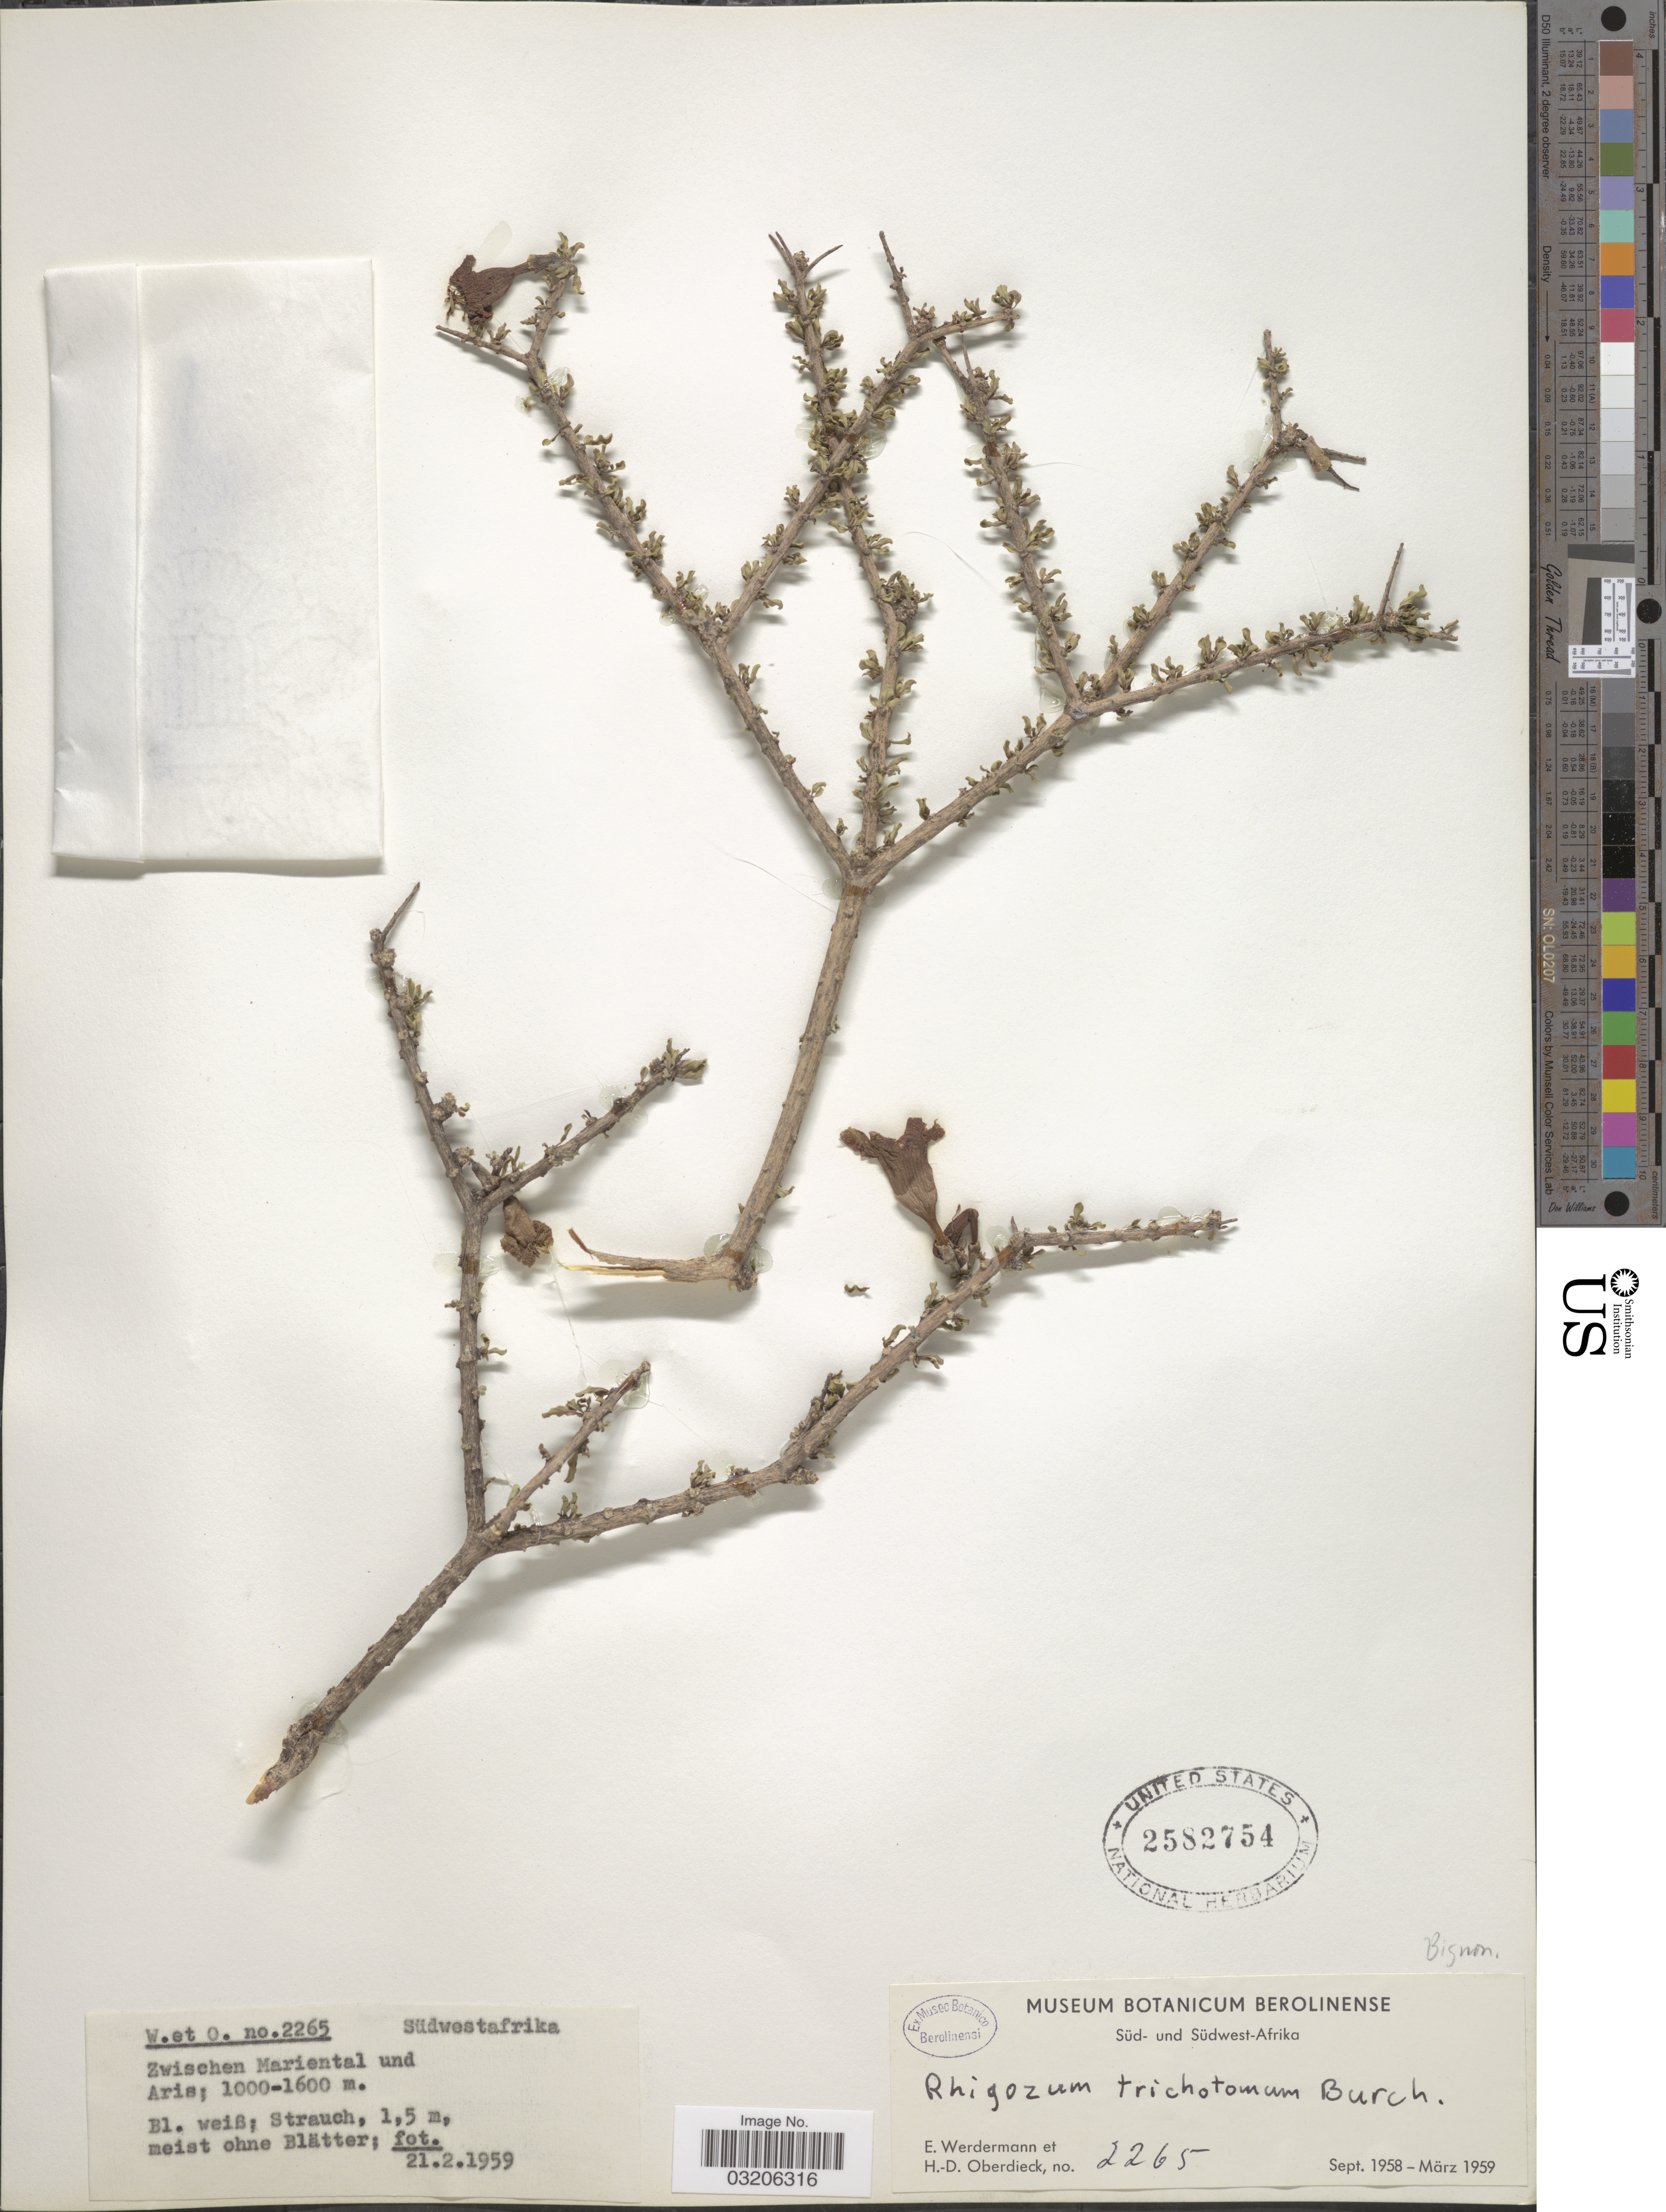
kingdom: Plantae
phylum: Tracheophyta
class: Magnoliopsida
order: Lamiales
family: Bignoniaceae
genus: Rhigozum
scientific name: Rhigozum trichotomum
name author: Burch.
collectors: E. Werdermann & H. Oberdieck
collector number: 2265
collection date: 1959-02-21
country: Namibia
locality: Südwestafrika. Zwischen Mariental und Aris.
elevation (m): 1000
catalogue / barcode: US 2582754